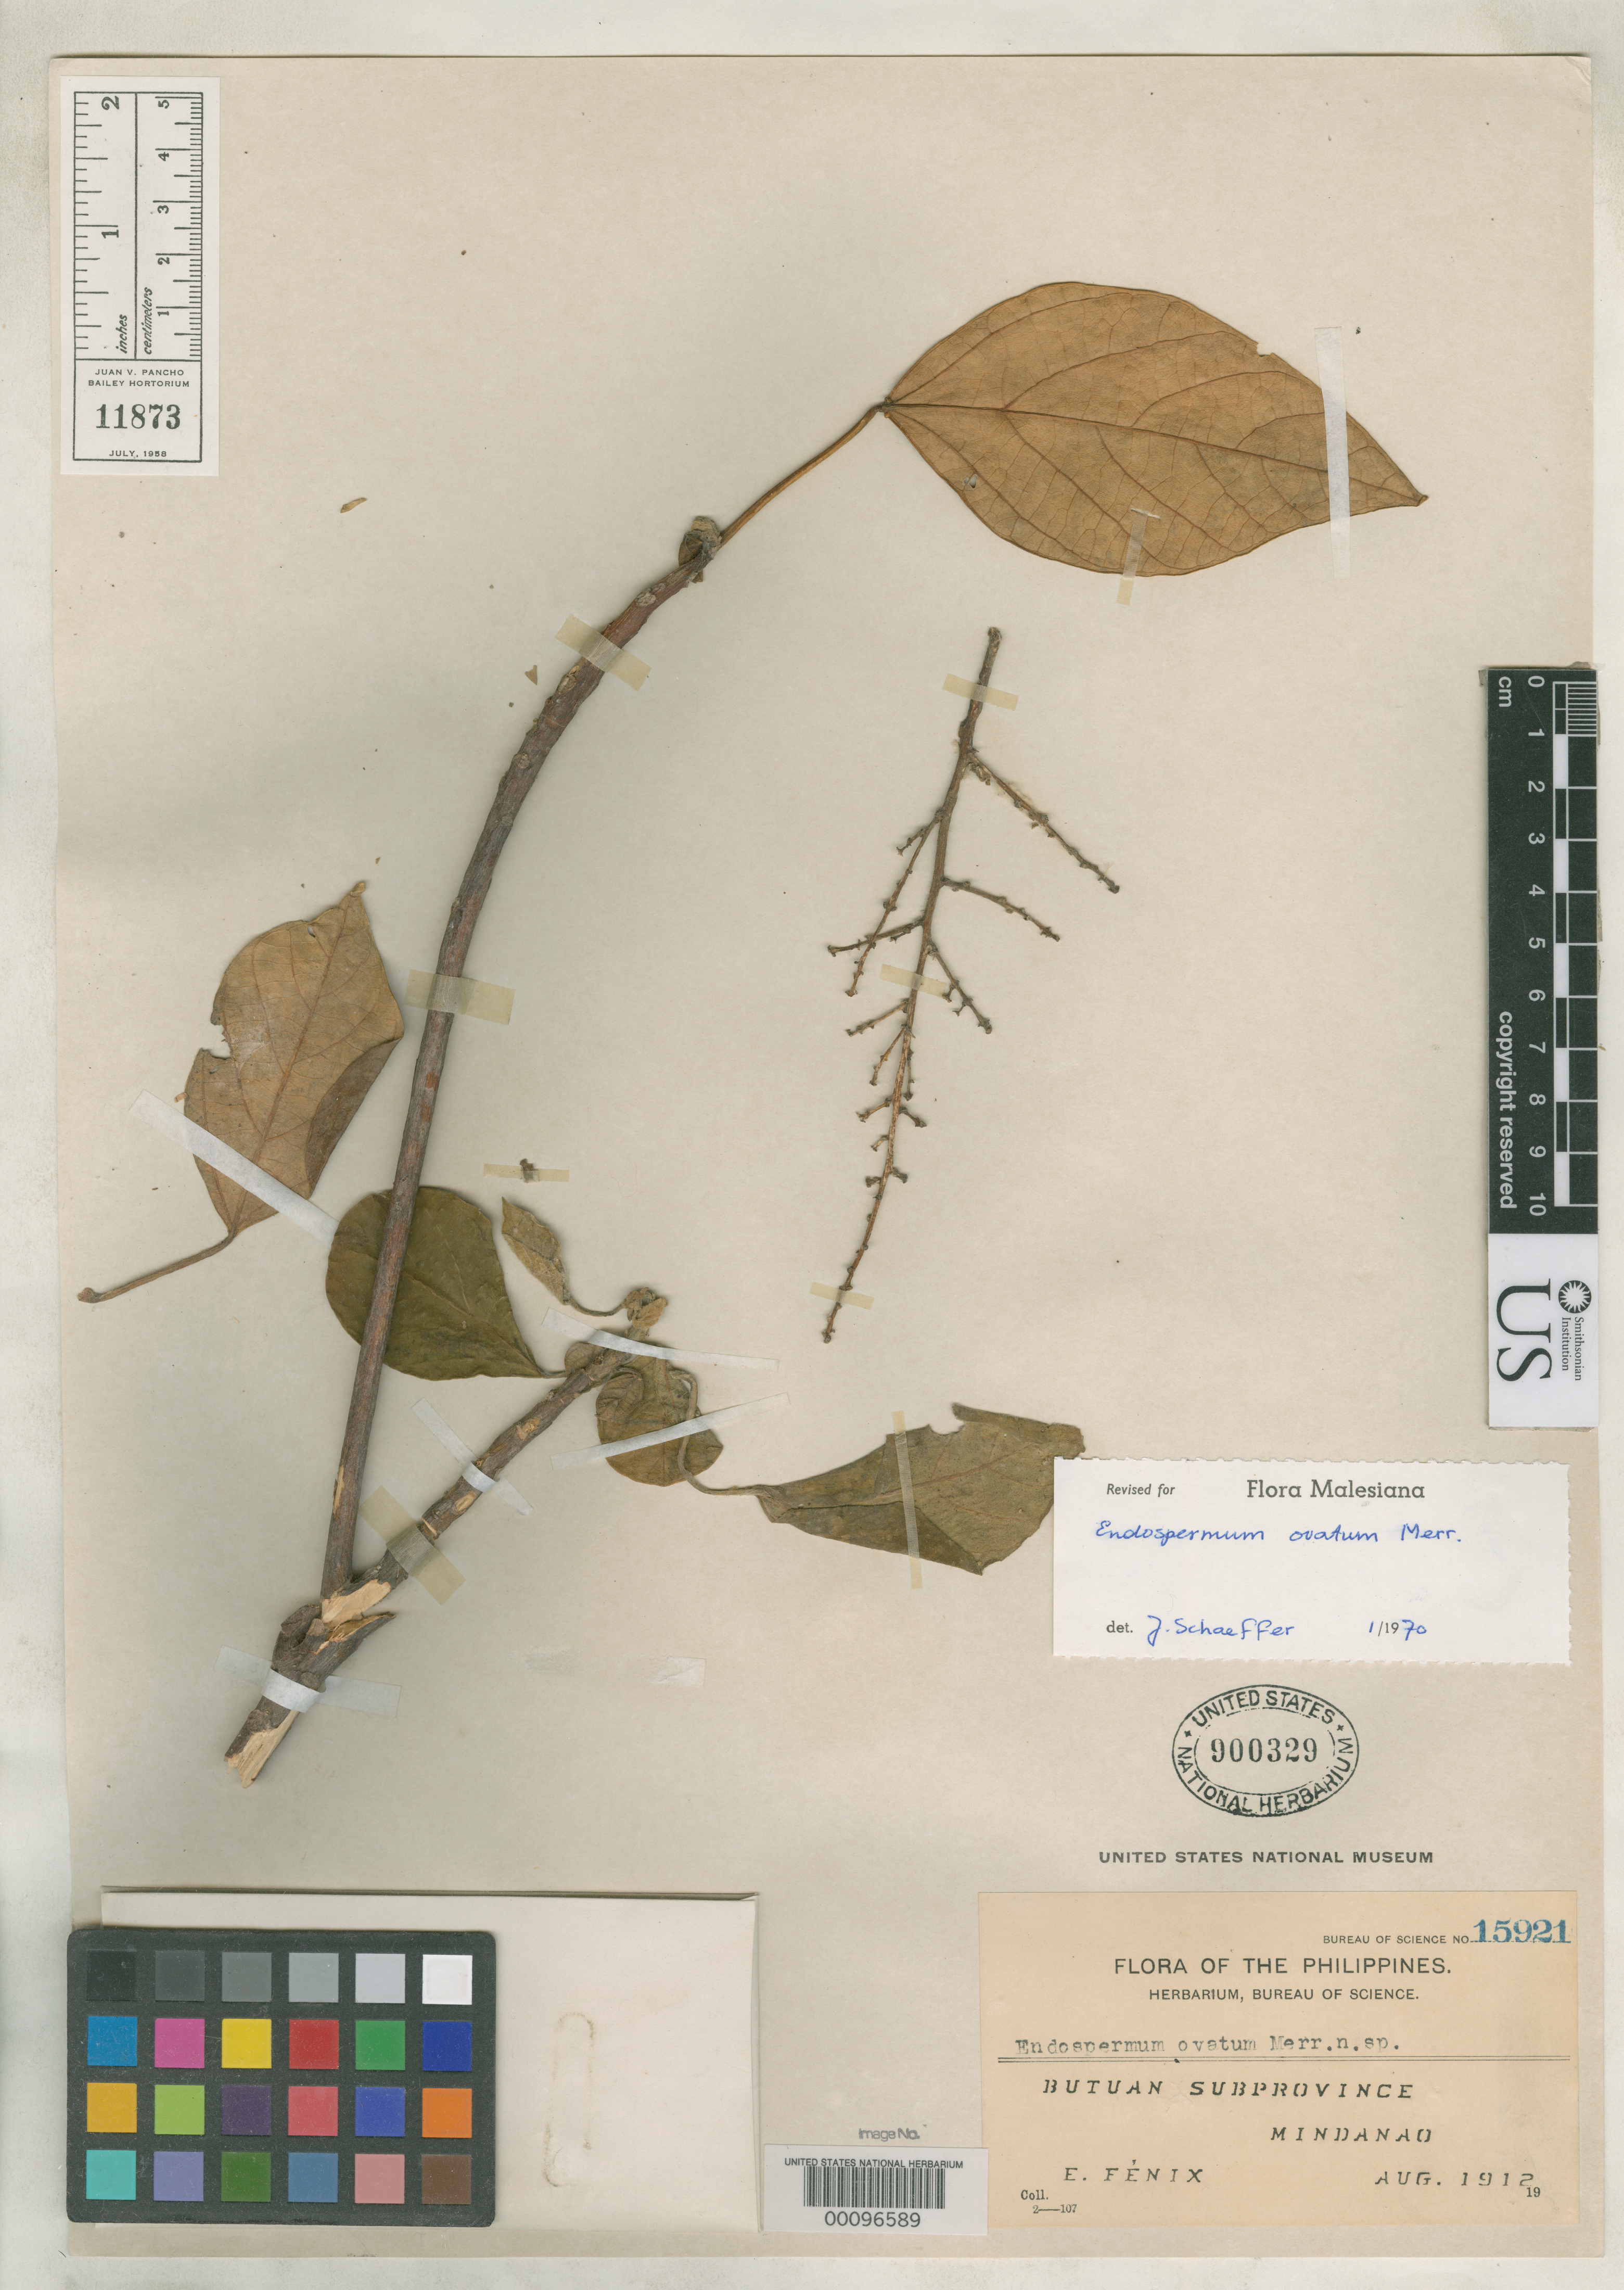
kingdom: Plantae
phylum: Tracheophyta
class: Magnoliopsida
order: Malpighiales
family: Euphorbiaceae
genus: Endospermum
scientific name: Endospermum ovatum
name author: Merr.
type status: Isotype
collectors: E. Fénix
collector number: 15921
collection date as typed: Aug 1912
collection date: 1912-08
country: Philippines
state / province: Caraga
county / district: Agusan del Norte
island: Mindanao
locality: Butuan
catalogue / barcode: US 900329